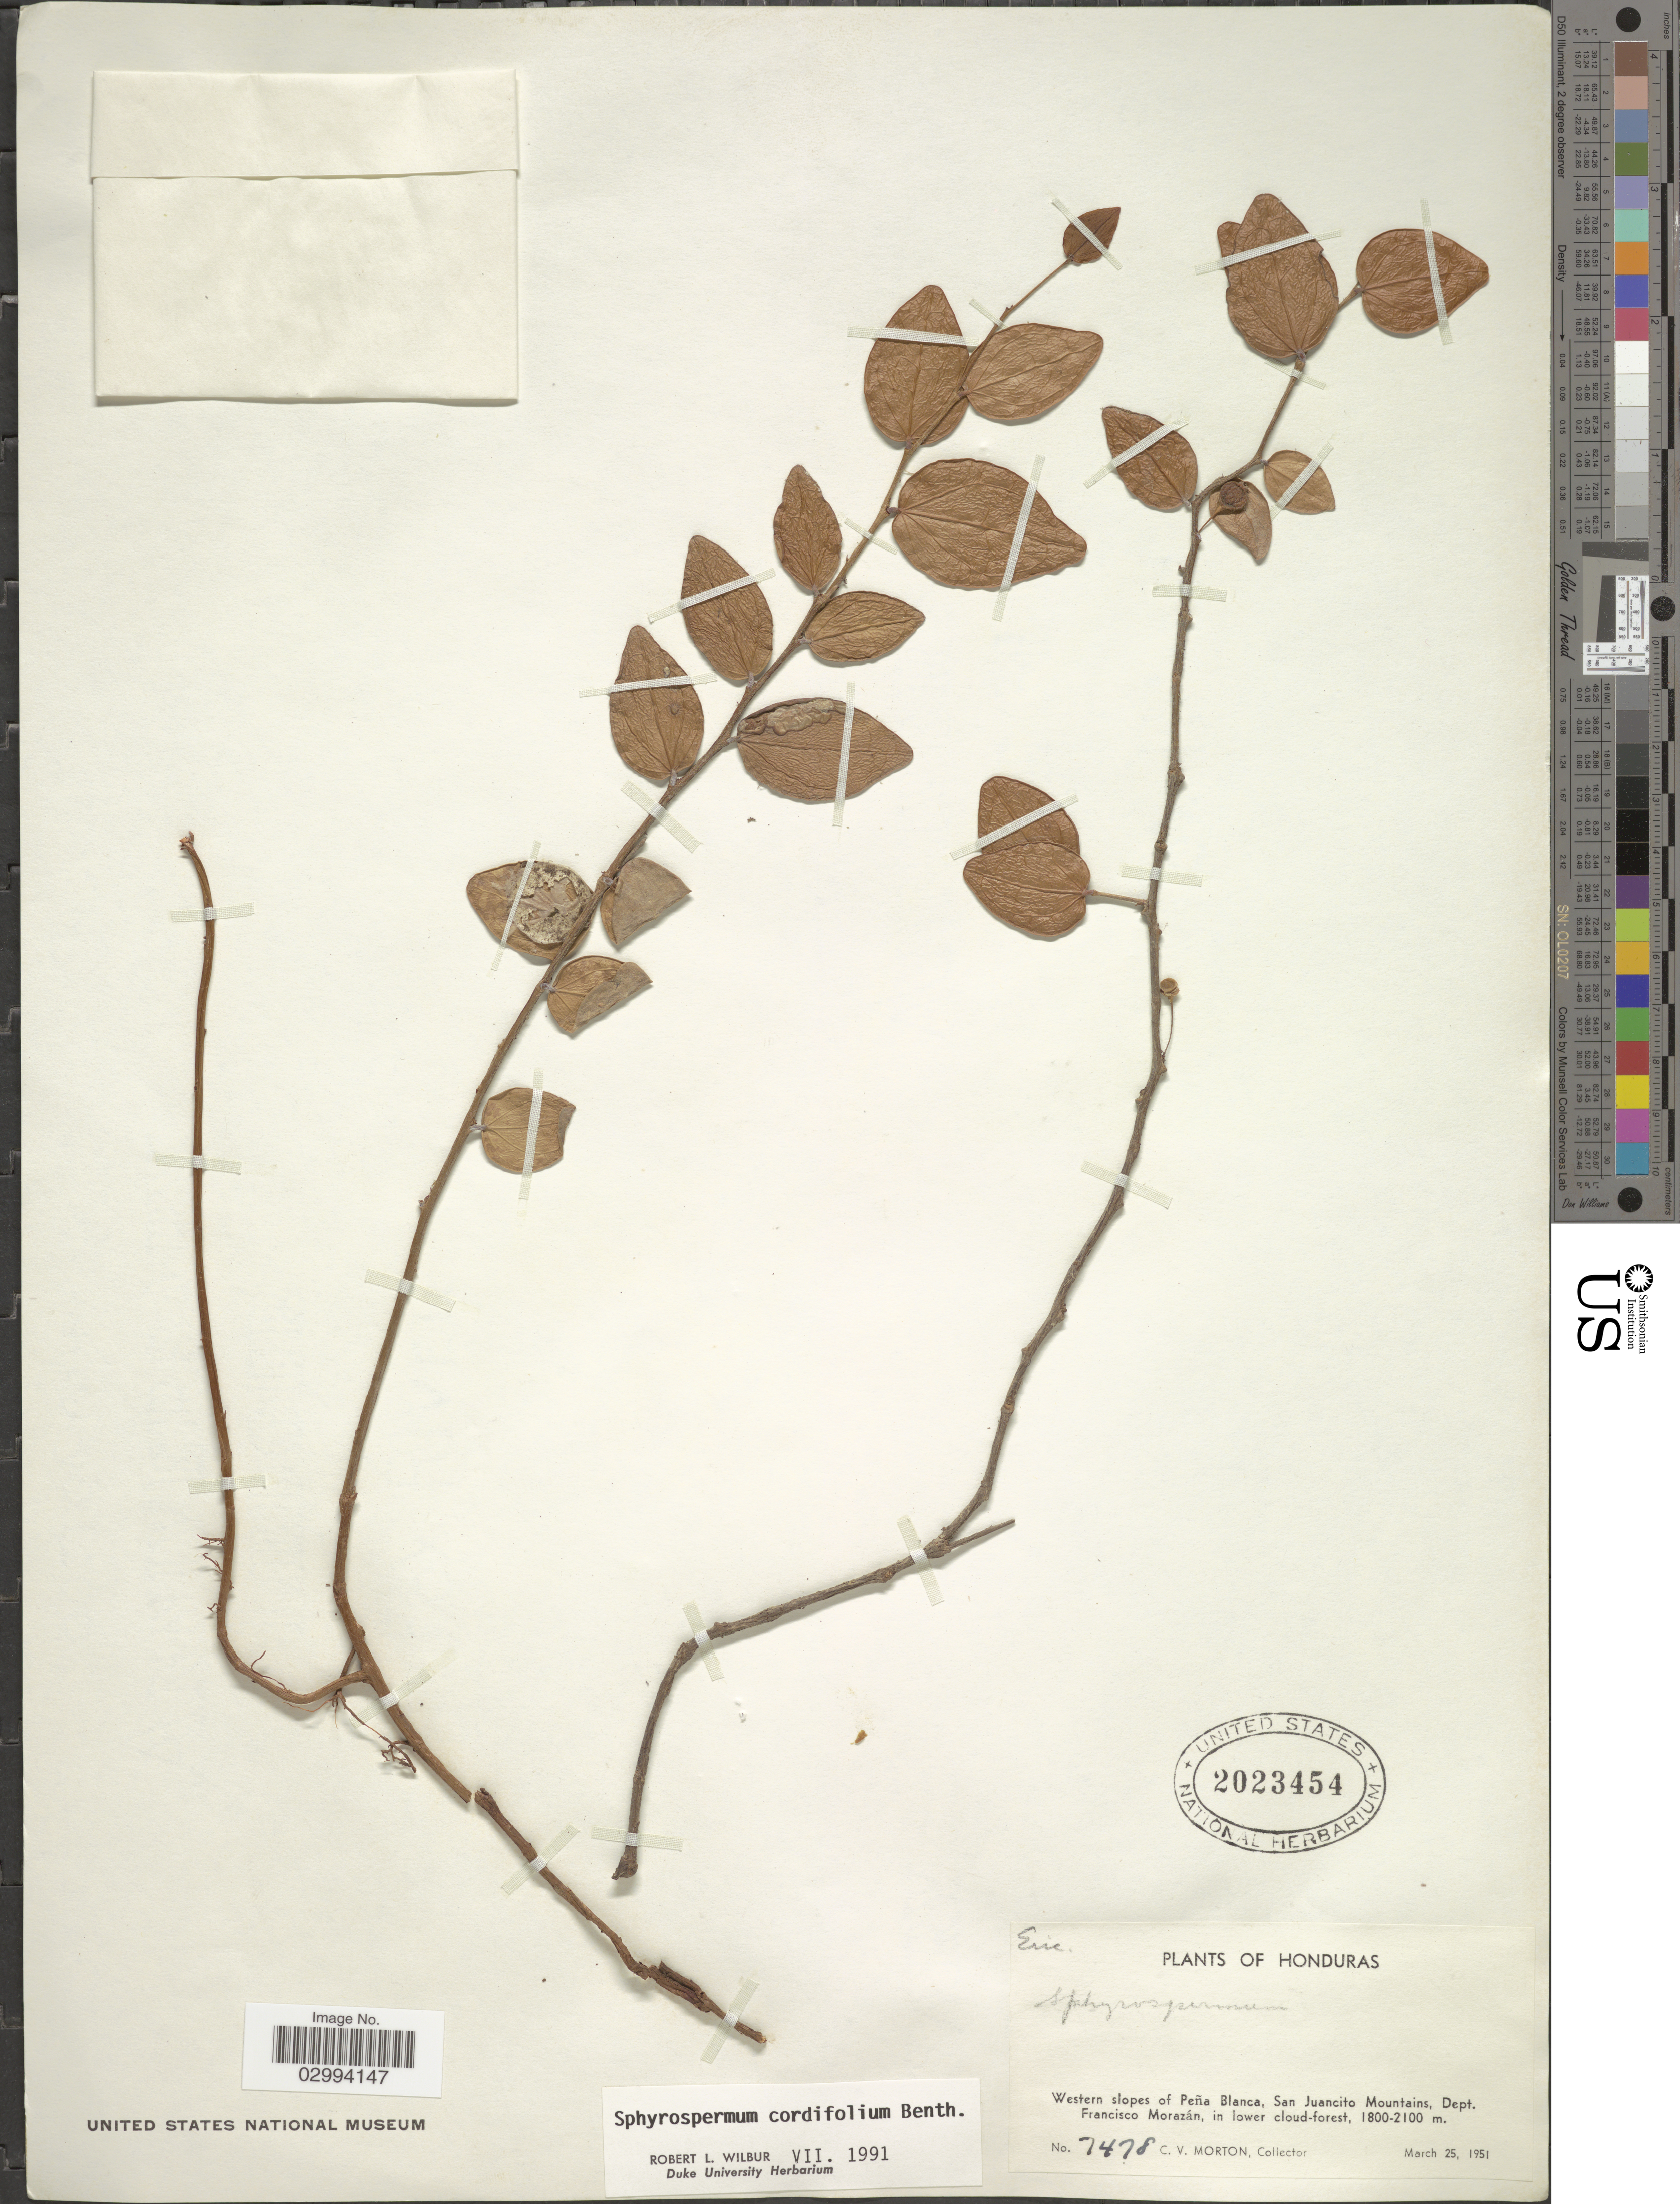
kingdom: Plantae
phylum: Tracheophyta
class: Magnoliopsida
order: Ericales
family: Ericaceae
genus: Sphyrospermum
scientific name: Sphyrospermum cordifolium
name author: Benth.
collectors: C. V. Morton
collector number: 7478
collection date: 1951-03-25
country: Honduras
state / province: Fco. Morazán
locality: Western slopes of Peña Blanca, San Juancito Mountains, Dept. Francisco Morazán.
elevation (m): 1800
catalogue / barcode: US 2023454